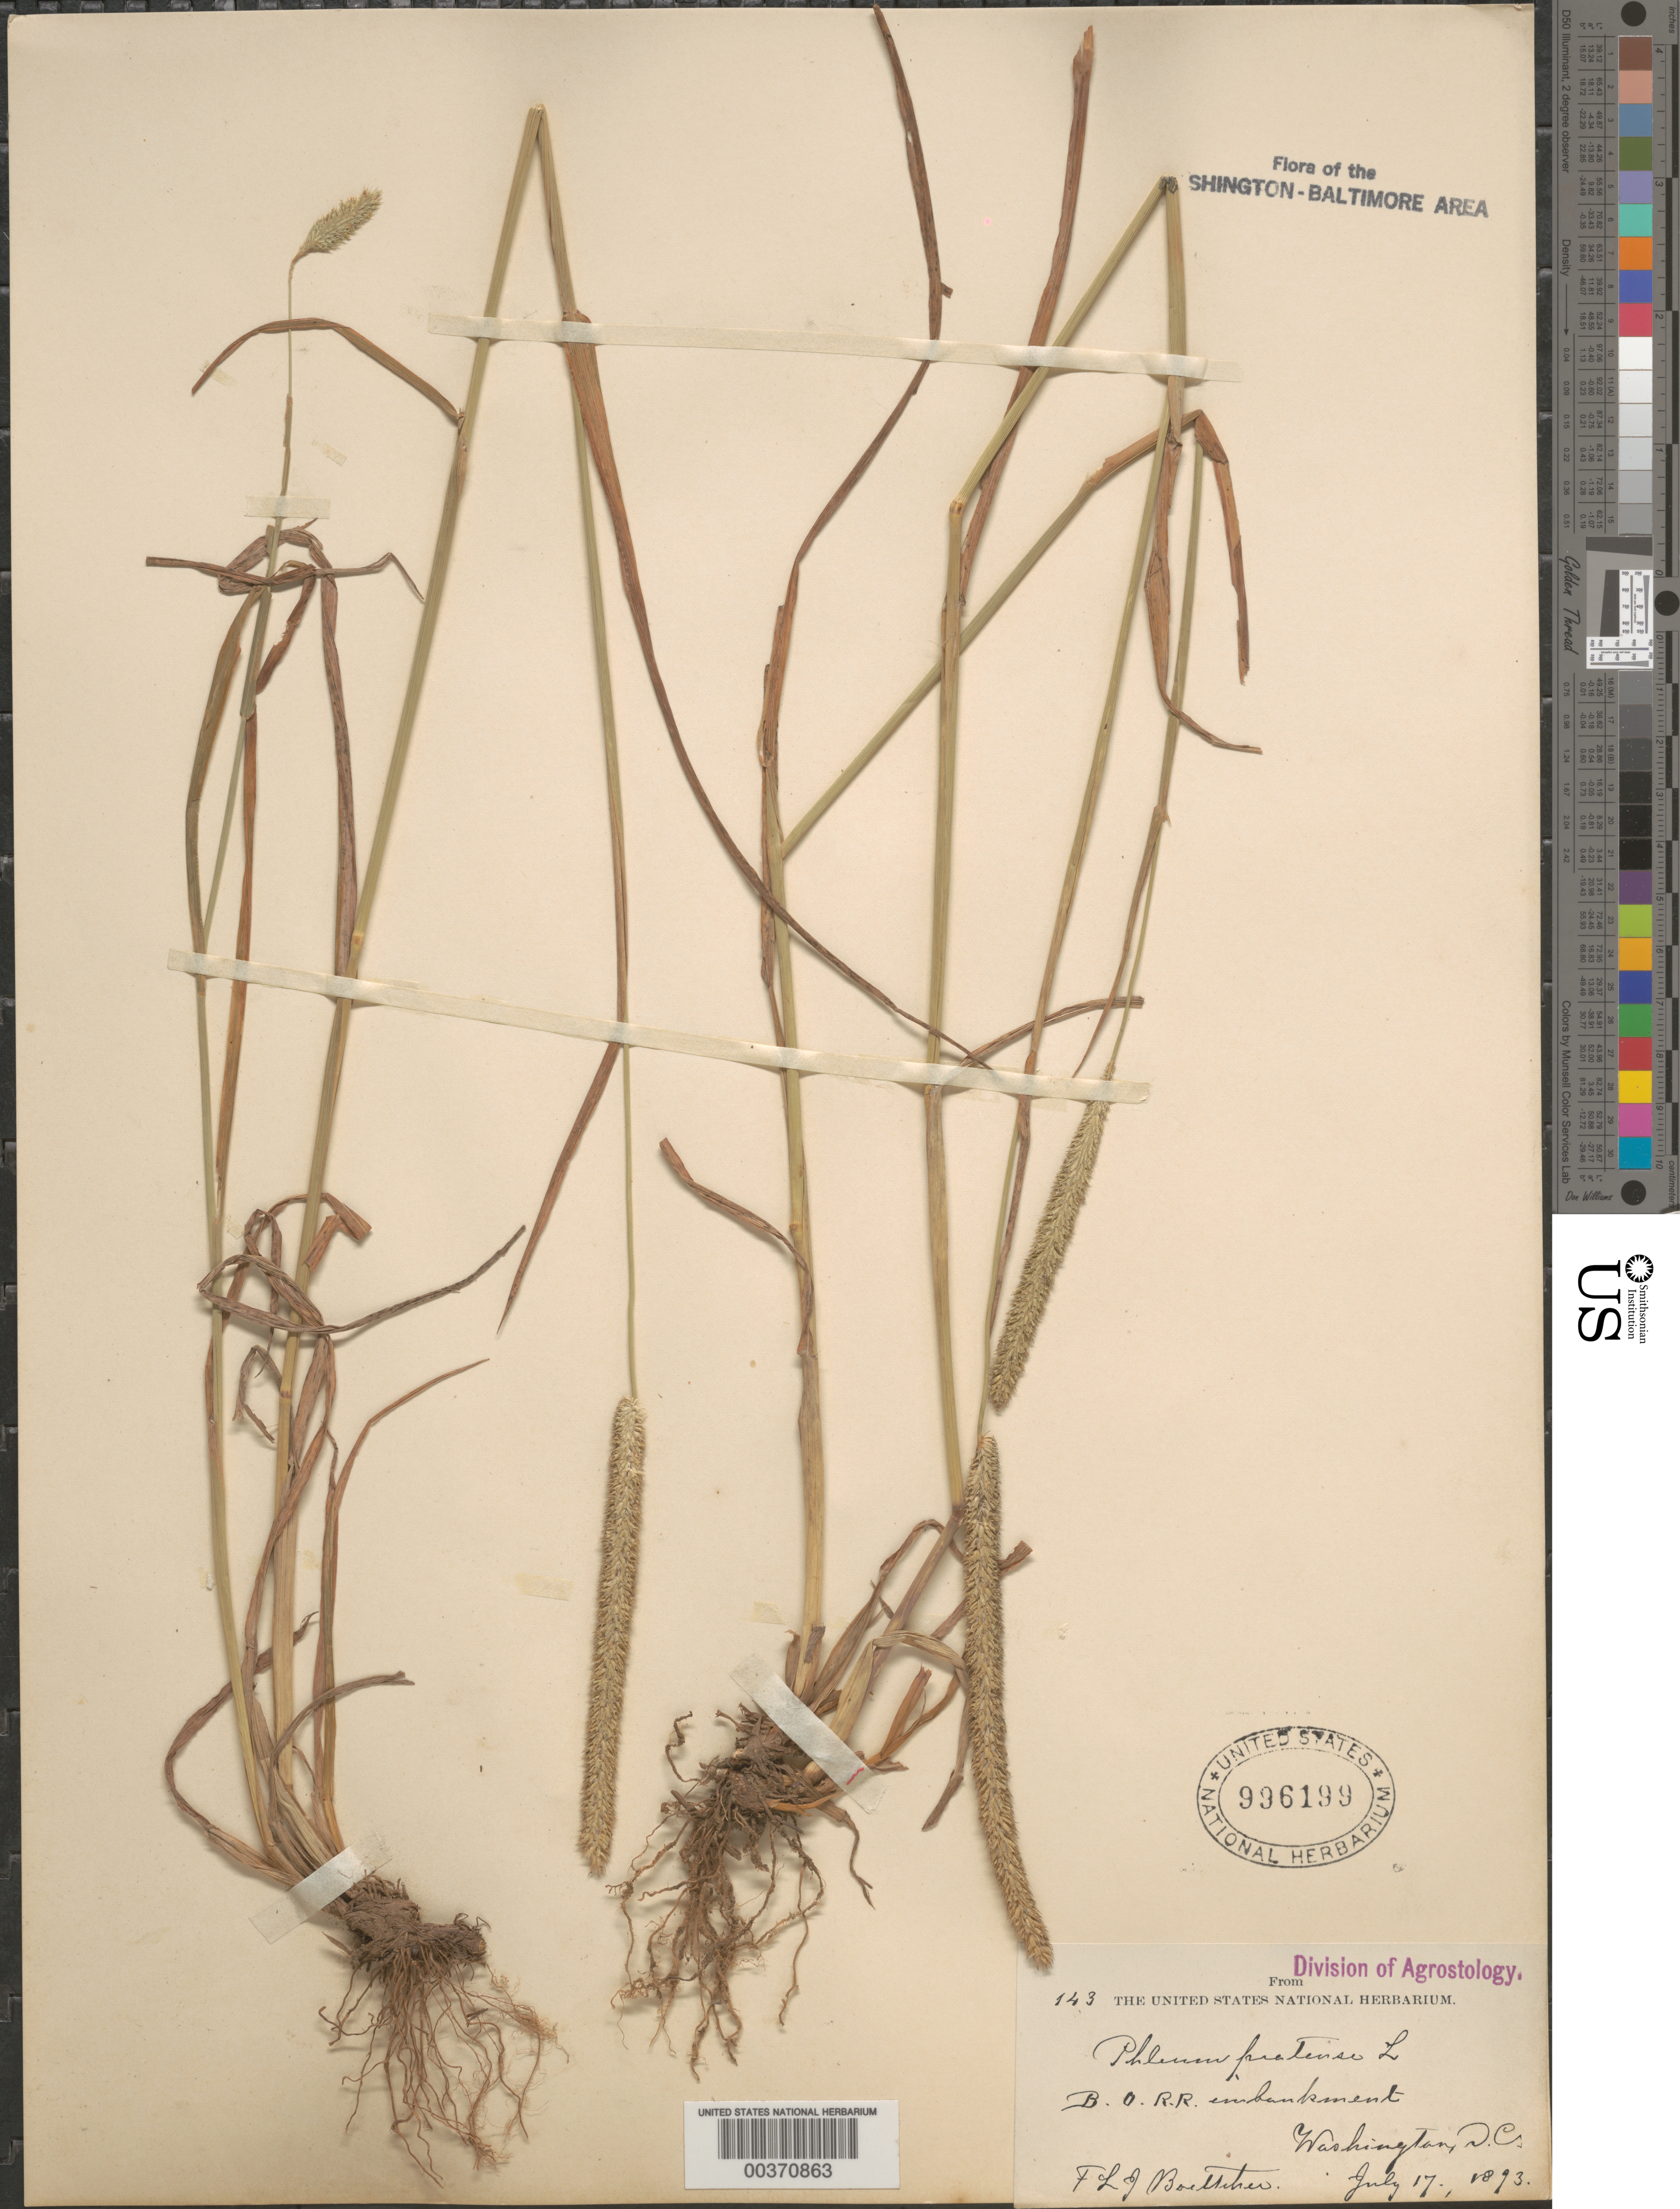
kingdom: Plantae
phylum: Tracheophyta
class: Liliopsida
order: Poales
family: Poaceae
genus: Phleum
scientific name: Phleum pratense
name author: L.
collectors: F. Boetther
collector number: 143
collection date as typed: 17 Jul 1893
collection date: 1893-07-17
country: United States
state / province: District of Columbia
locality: B&O R.R., Embankment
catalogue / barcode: US 996199